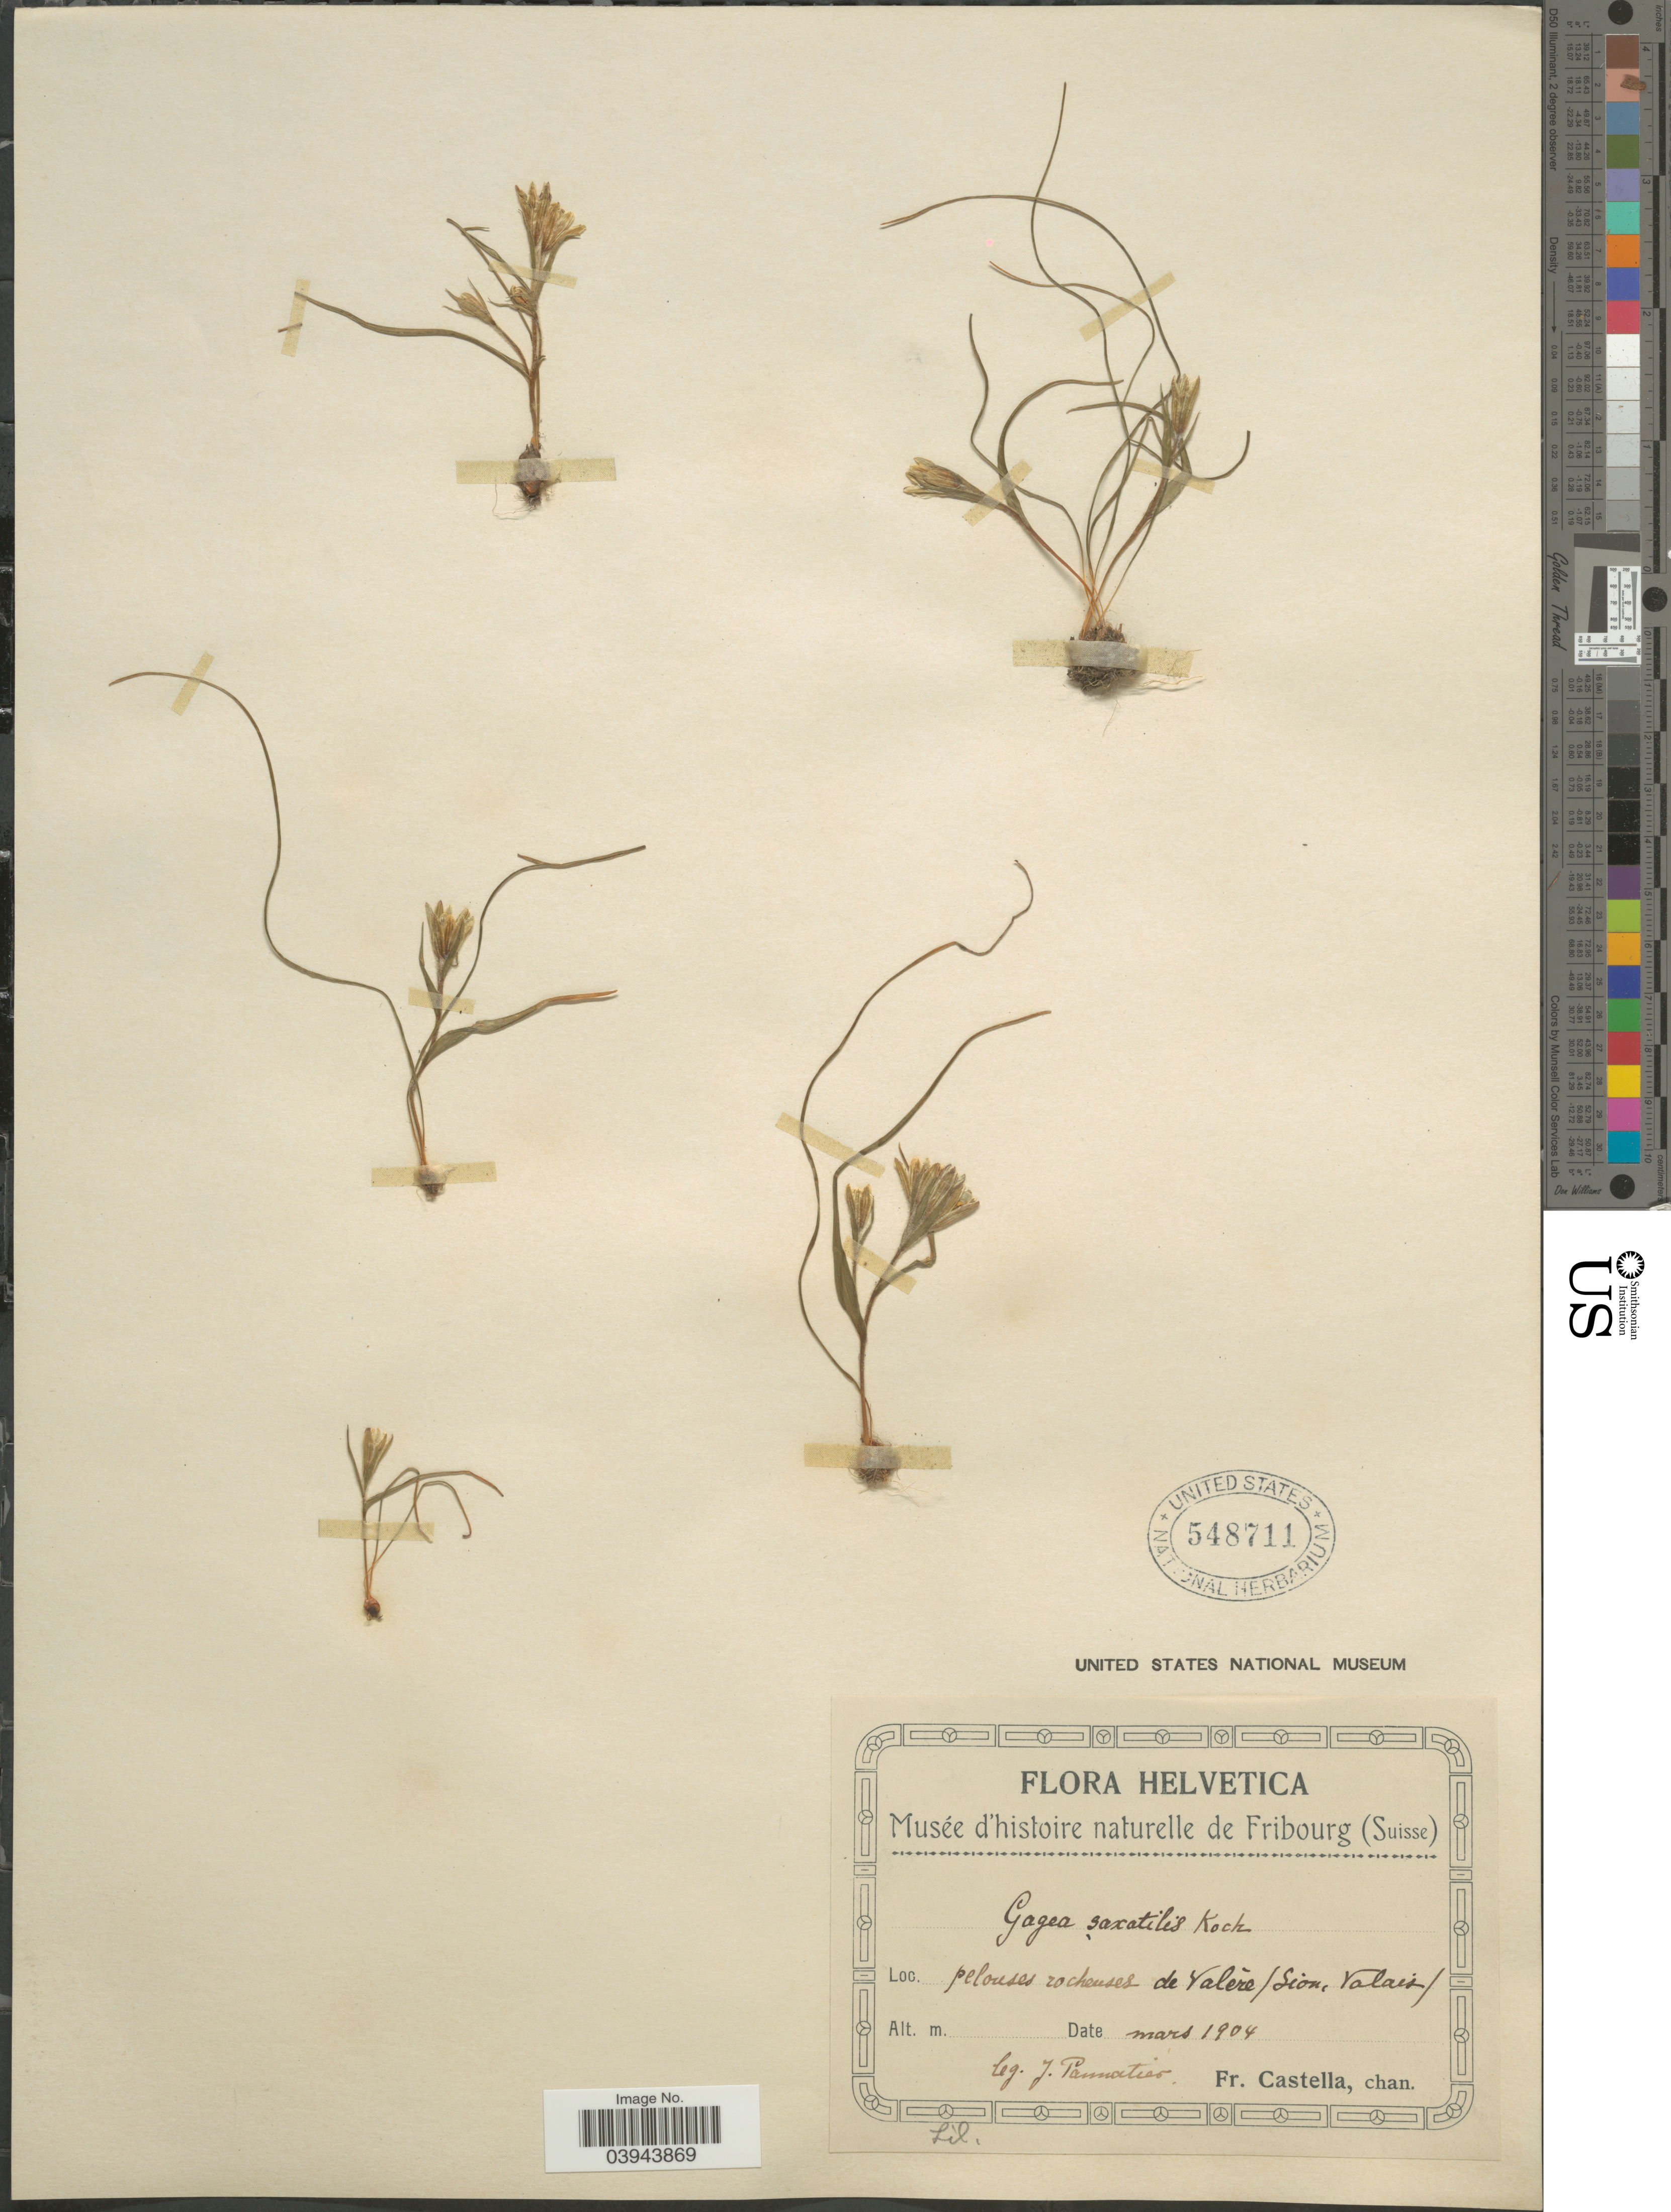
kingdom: Plantae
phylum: Tracheophyta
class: Liliopsida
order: Liliales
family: Liliaceae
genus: Gagea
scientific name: Gagea saxatilis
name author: Schult. f.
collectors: J. Pannatier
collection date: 1904-03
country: Switzerland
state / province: Valais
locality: Helvetica. Pelouses rocheuses de Valére /Sion/.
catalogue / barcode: US 548711